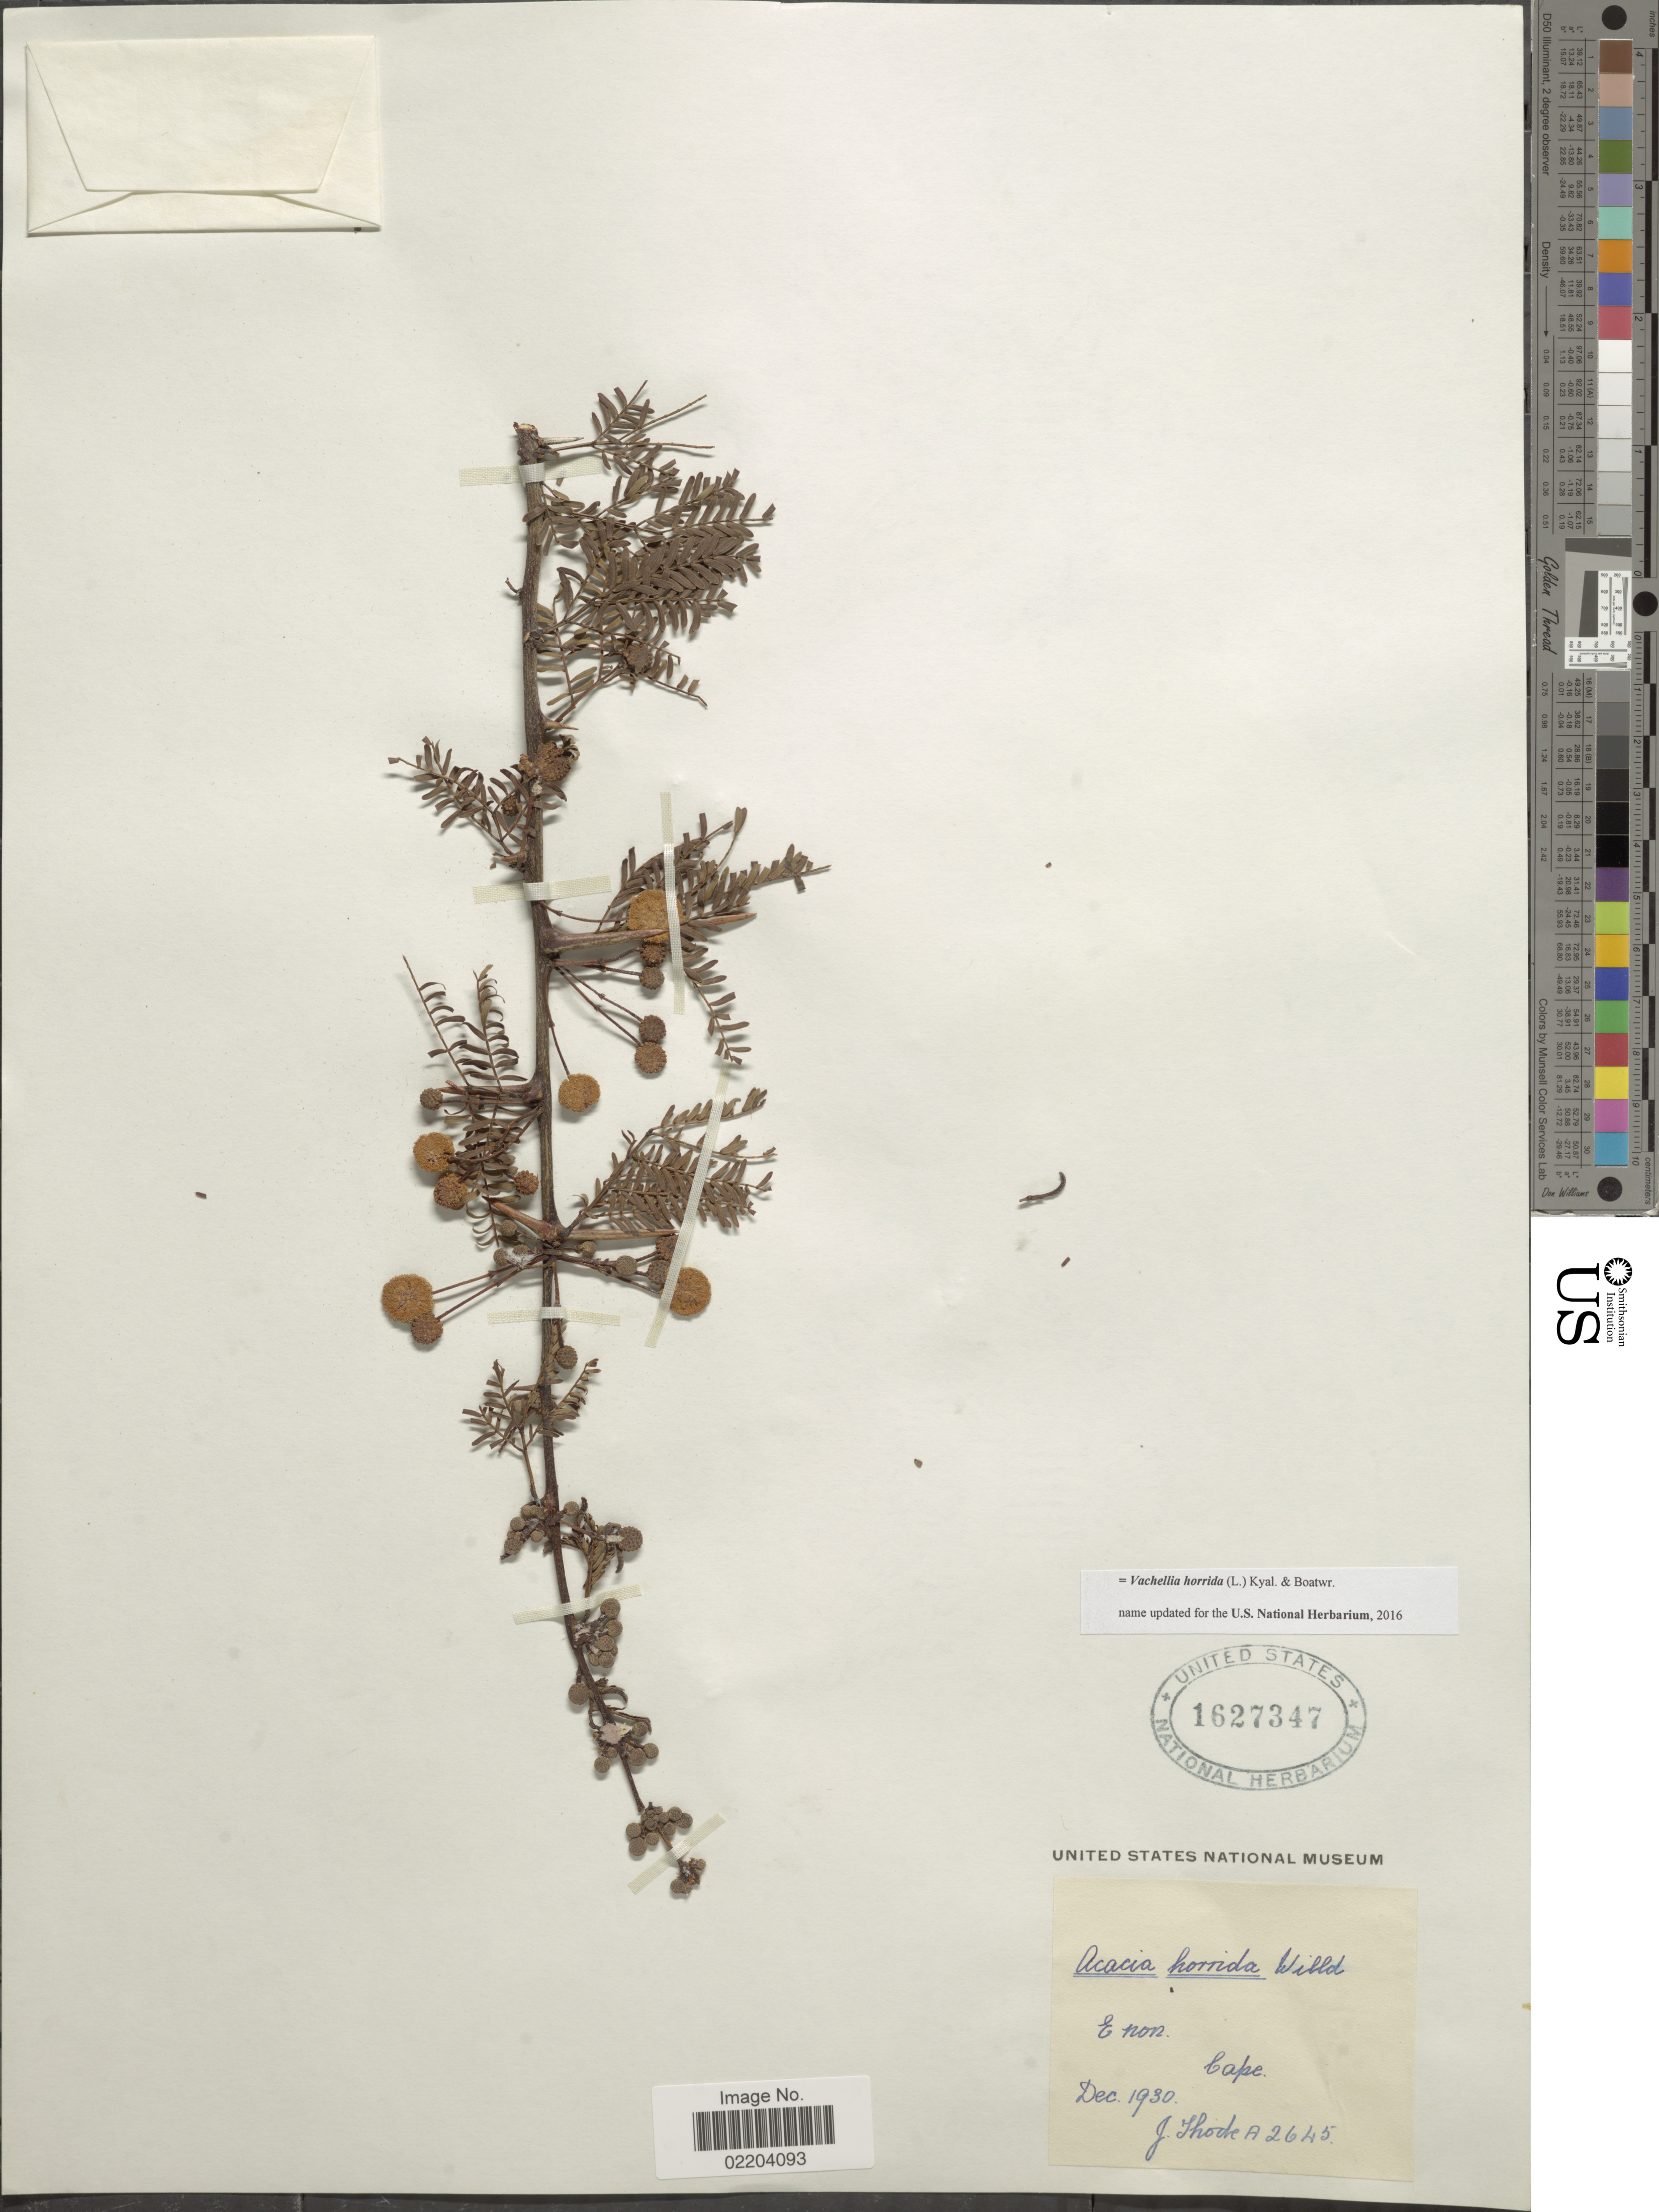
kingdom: Plantae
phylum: Tracheophyta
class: Magnoliopsida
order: Fabales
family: Fabaceae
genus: Vachellia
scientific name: Vachellia horrida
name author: (L.) Kyal. & Boatwr.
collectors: J. Thode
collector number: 2645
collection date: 1930-12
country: South Africa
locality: E non, Cape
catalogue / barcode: US 1627347